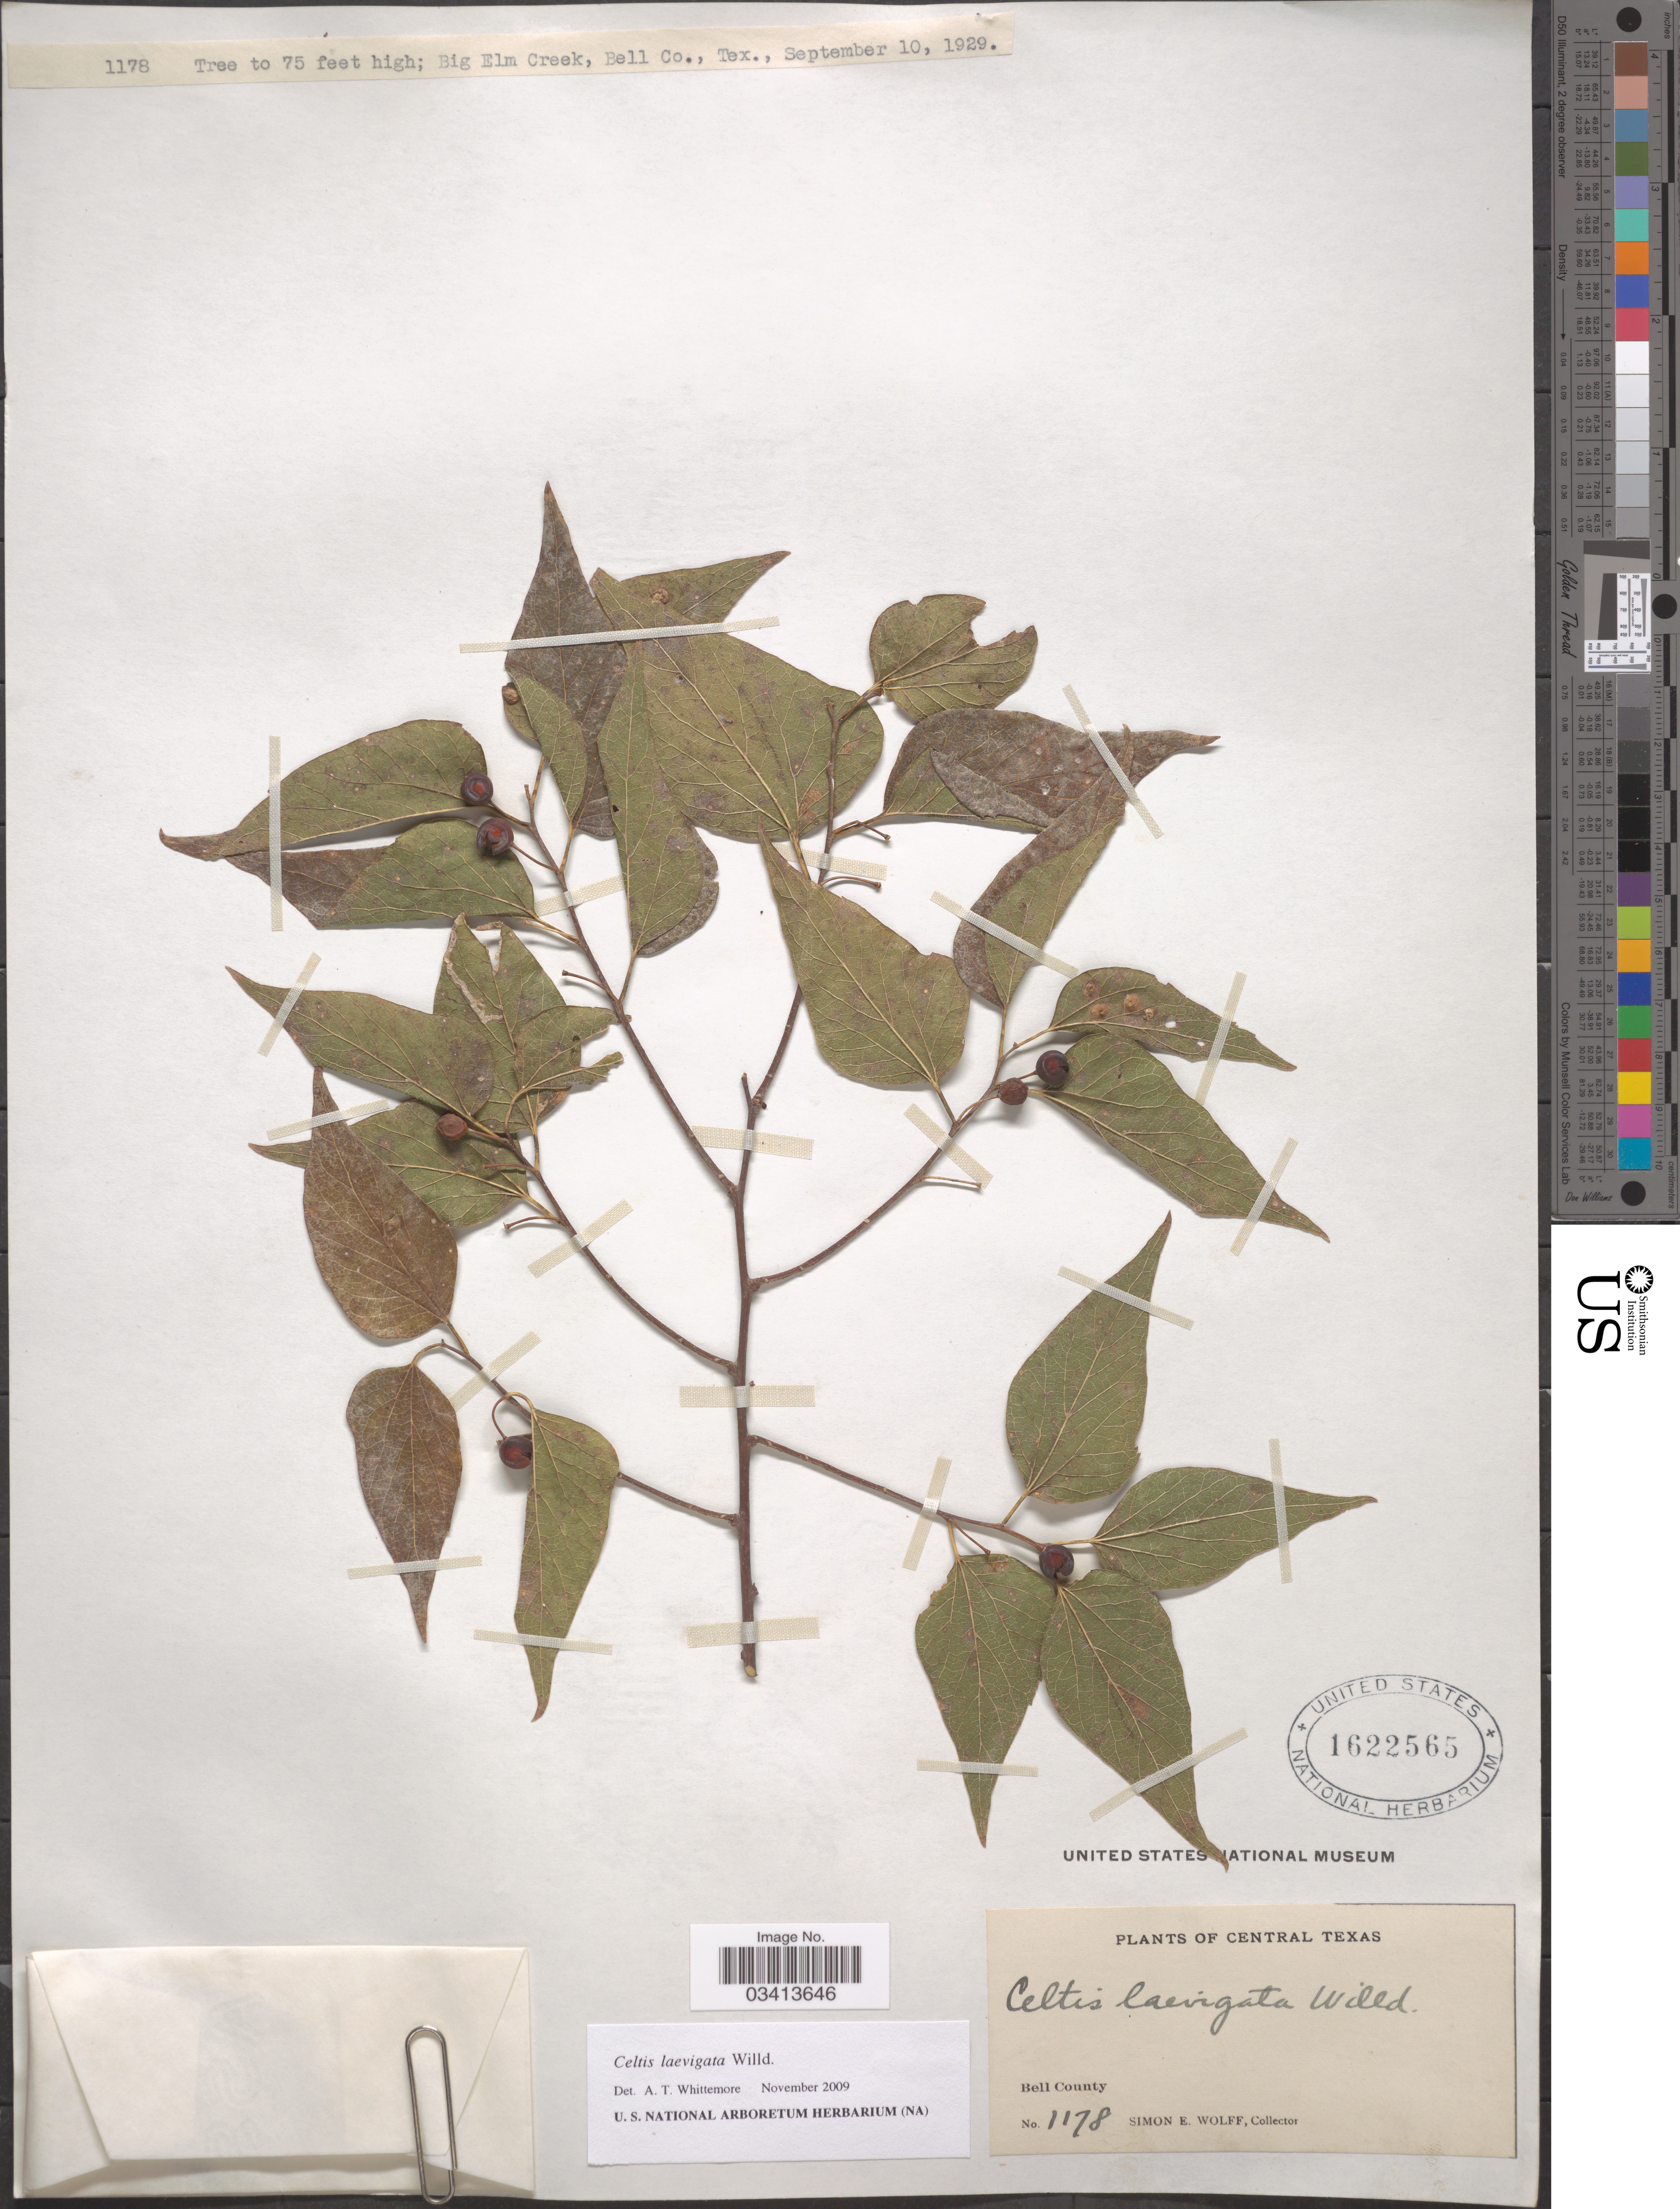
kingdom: Plantae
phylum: Tracheophyta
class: Magnoliopsida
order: Rosales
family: Cannabaceae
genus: Celtis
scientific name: Celtis laevigata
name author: Willd.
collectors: S. E. Wolff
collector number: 1178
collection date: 1929-09-10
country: United States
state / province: Texas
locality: Central Texas. Big Elm Creek, Bell County.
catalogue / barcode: US 1622565